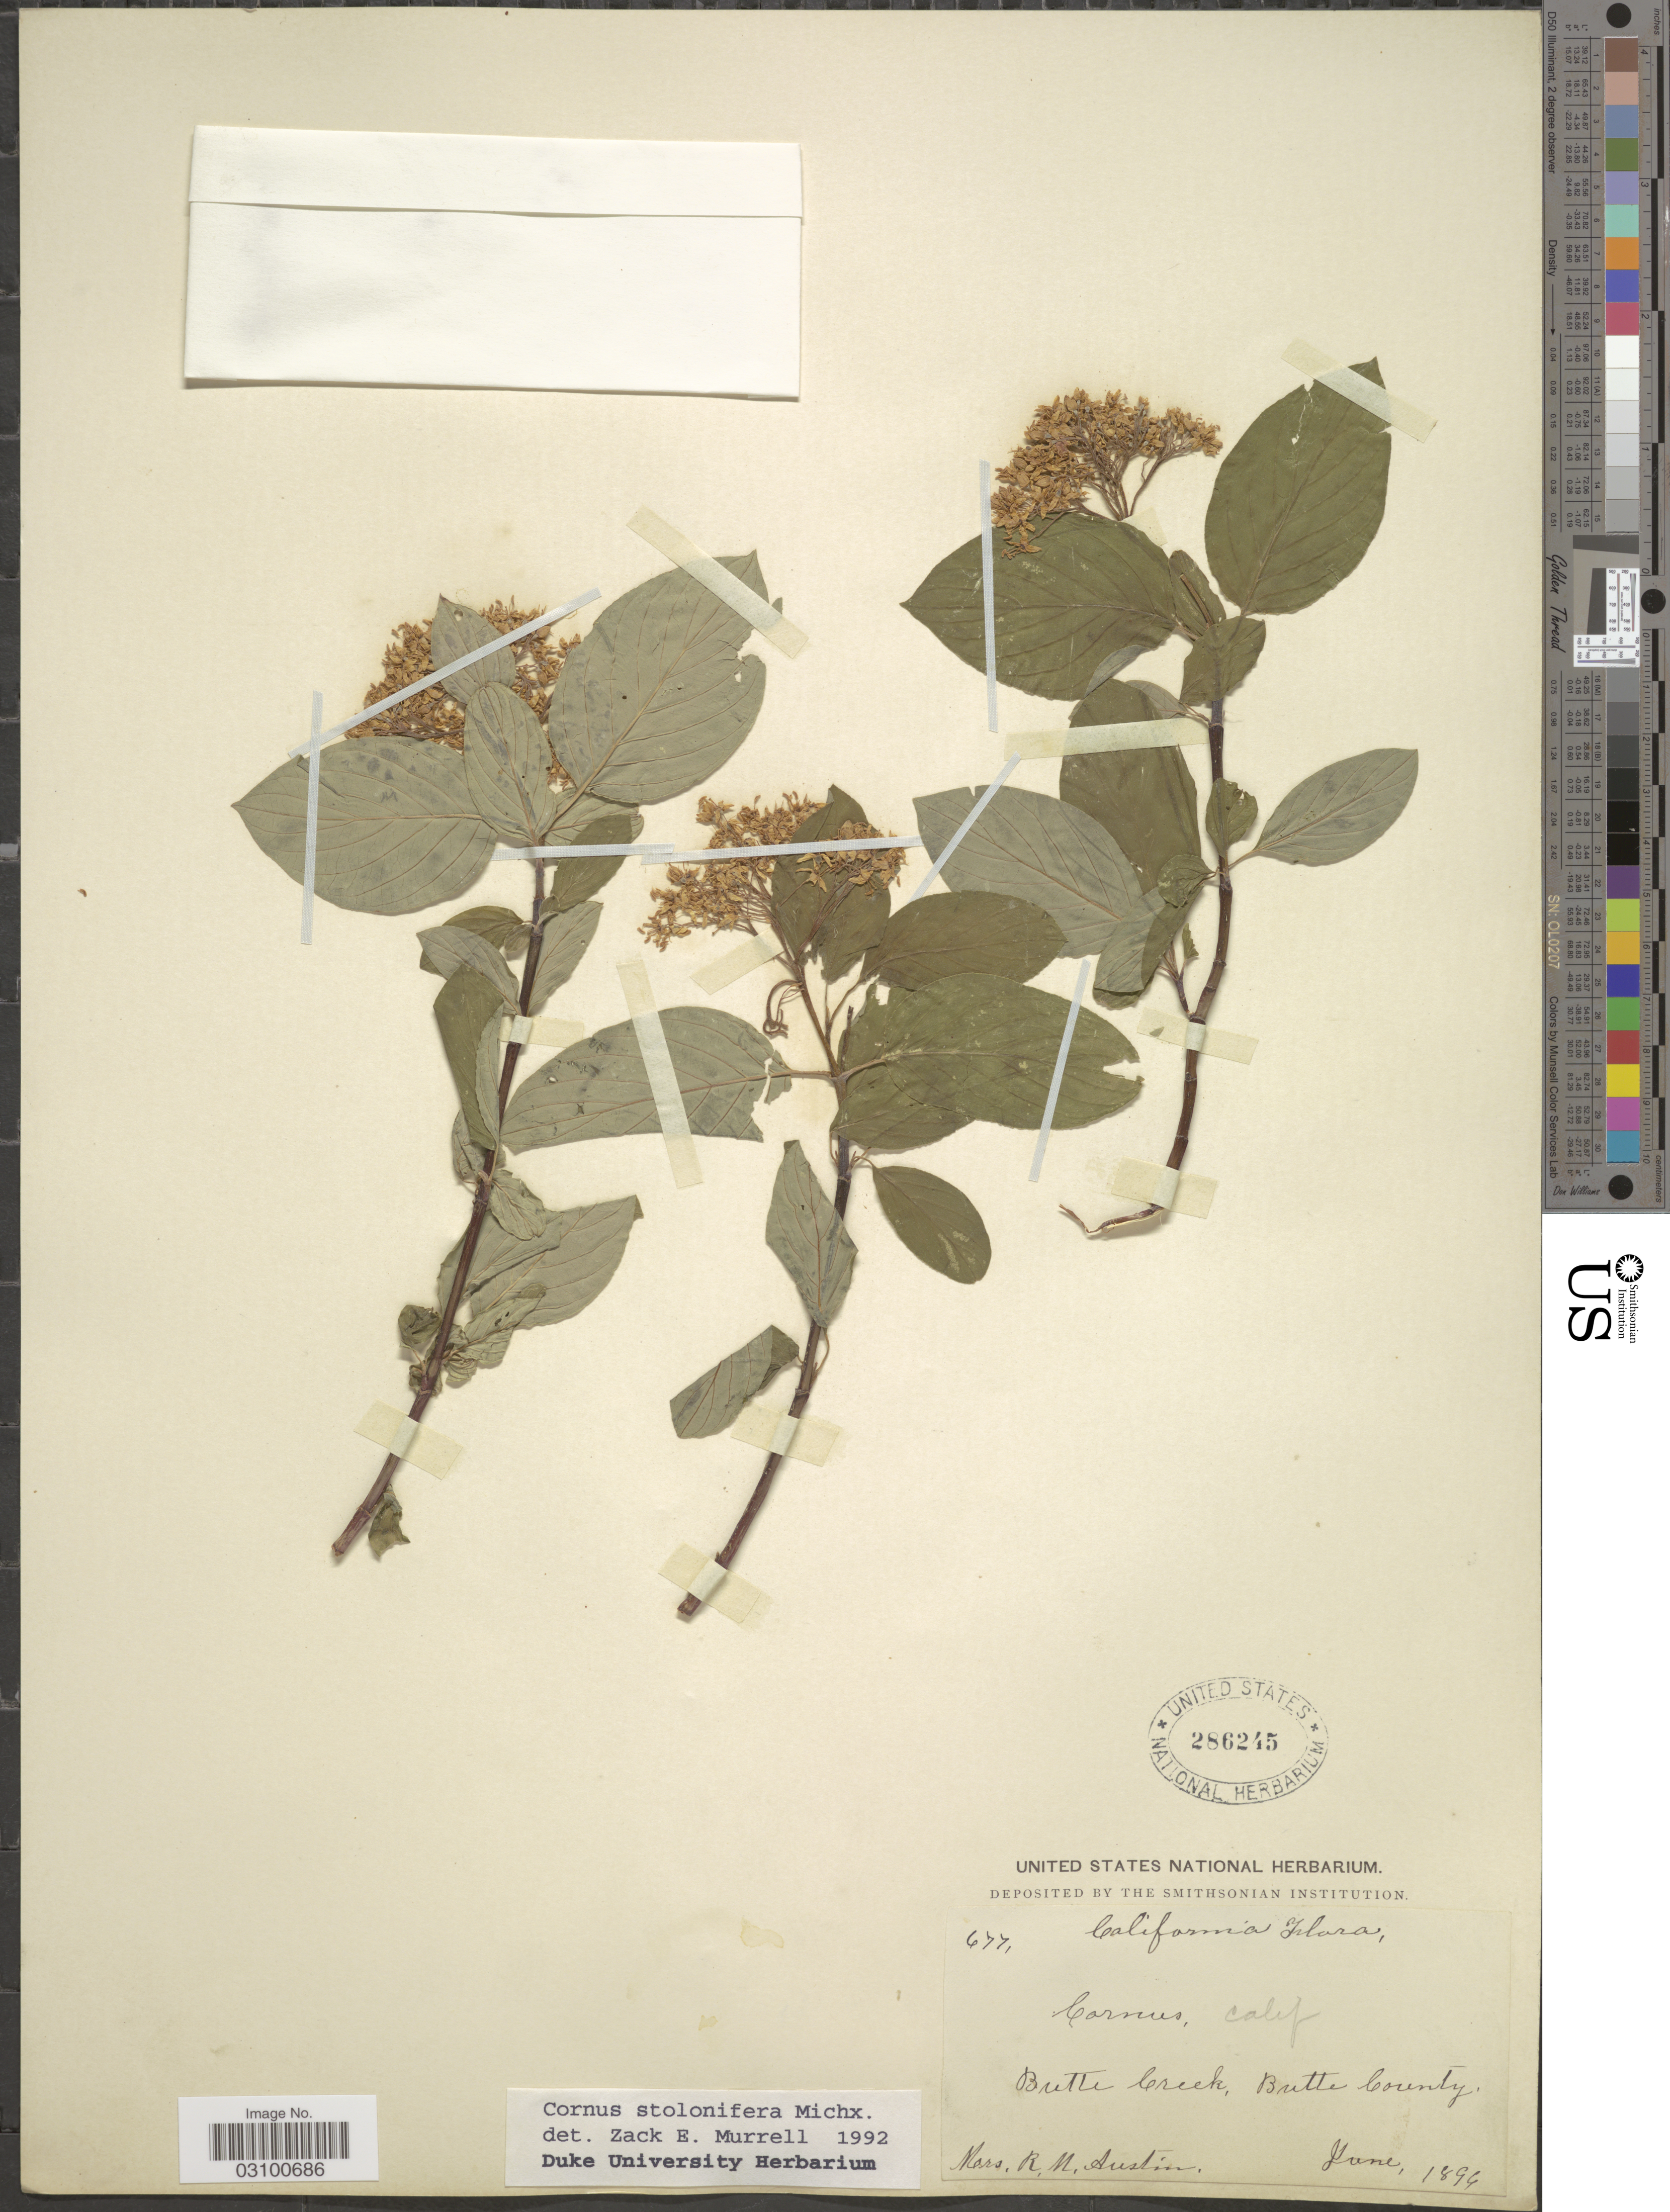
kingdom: Plantae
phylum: Tracheophyta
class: Magnoliopsida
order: Cornales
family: Cornaceae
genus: Cornus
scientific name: Cornus sericea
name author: L.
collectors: R. Austin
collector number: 677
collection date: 1896-06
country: United States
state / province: California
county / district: Butte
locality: Butte Creek, Butte County.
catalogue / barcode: US 286245